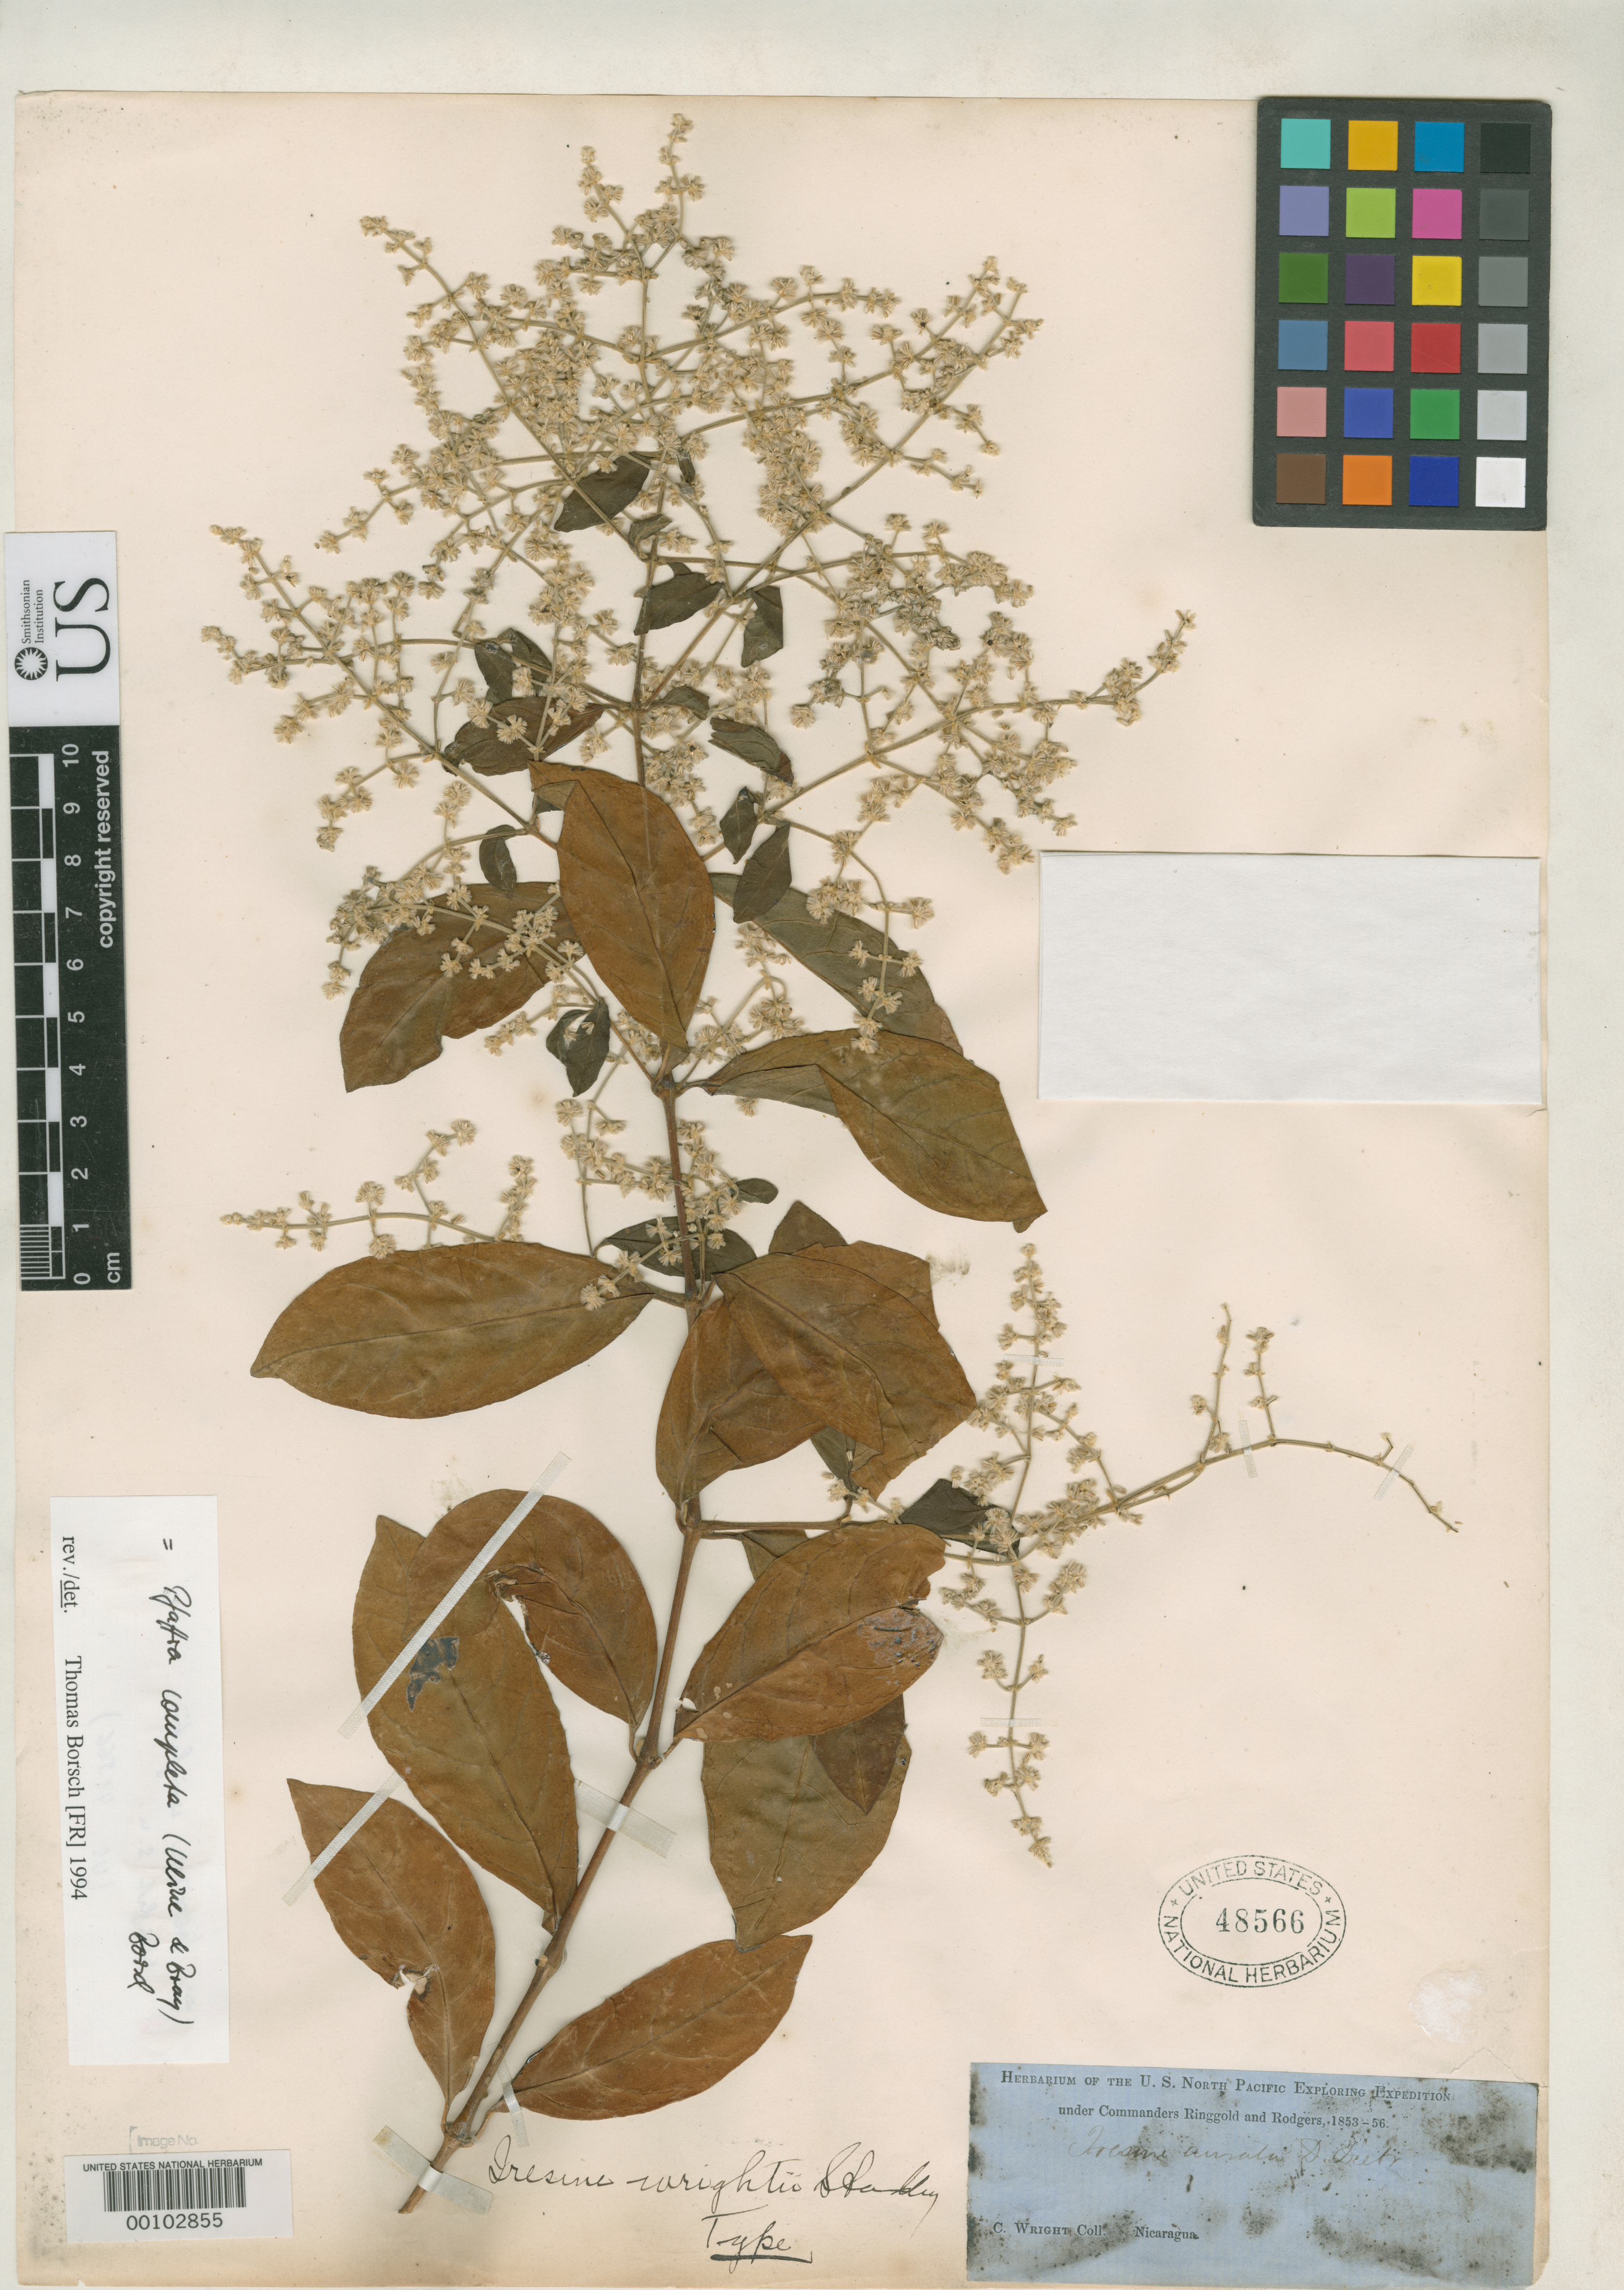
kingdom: Plantae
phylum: Tracheophyta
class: Magnoliopsida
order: Caryophyllales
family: Amaranthaceae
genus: Iresine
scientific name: Iresine wrightii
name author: Standl.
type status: Holotype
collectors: C. Wright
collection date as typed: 1854 to -- --- 1856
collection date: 1854/1856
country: Nicaragua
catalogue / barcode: US 48566